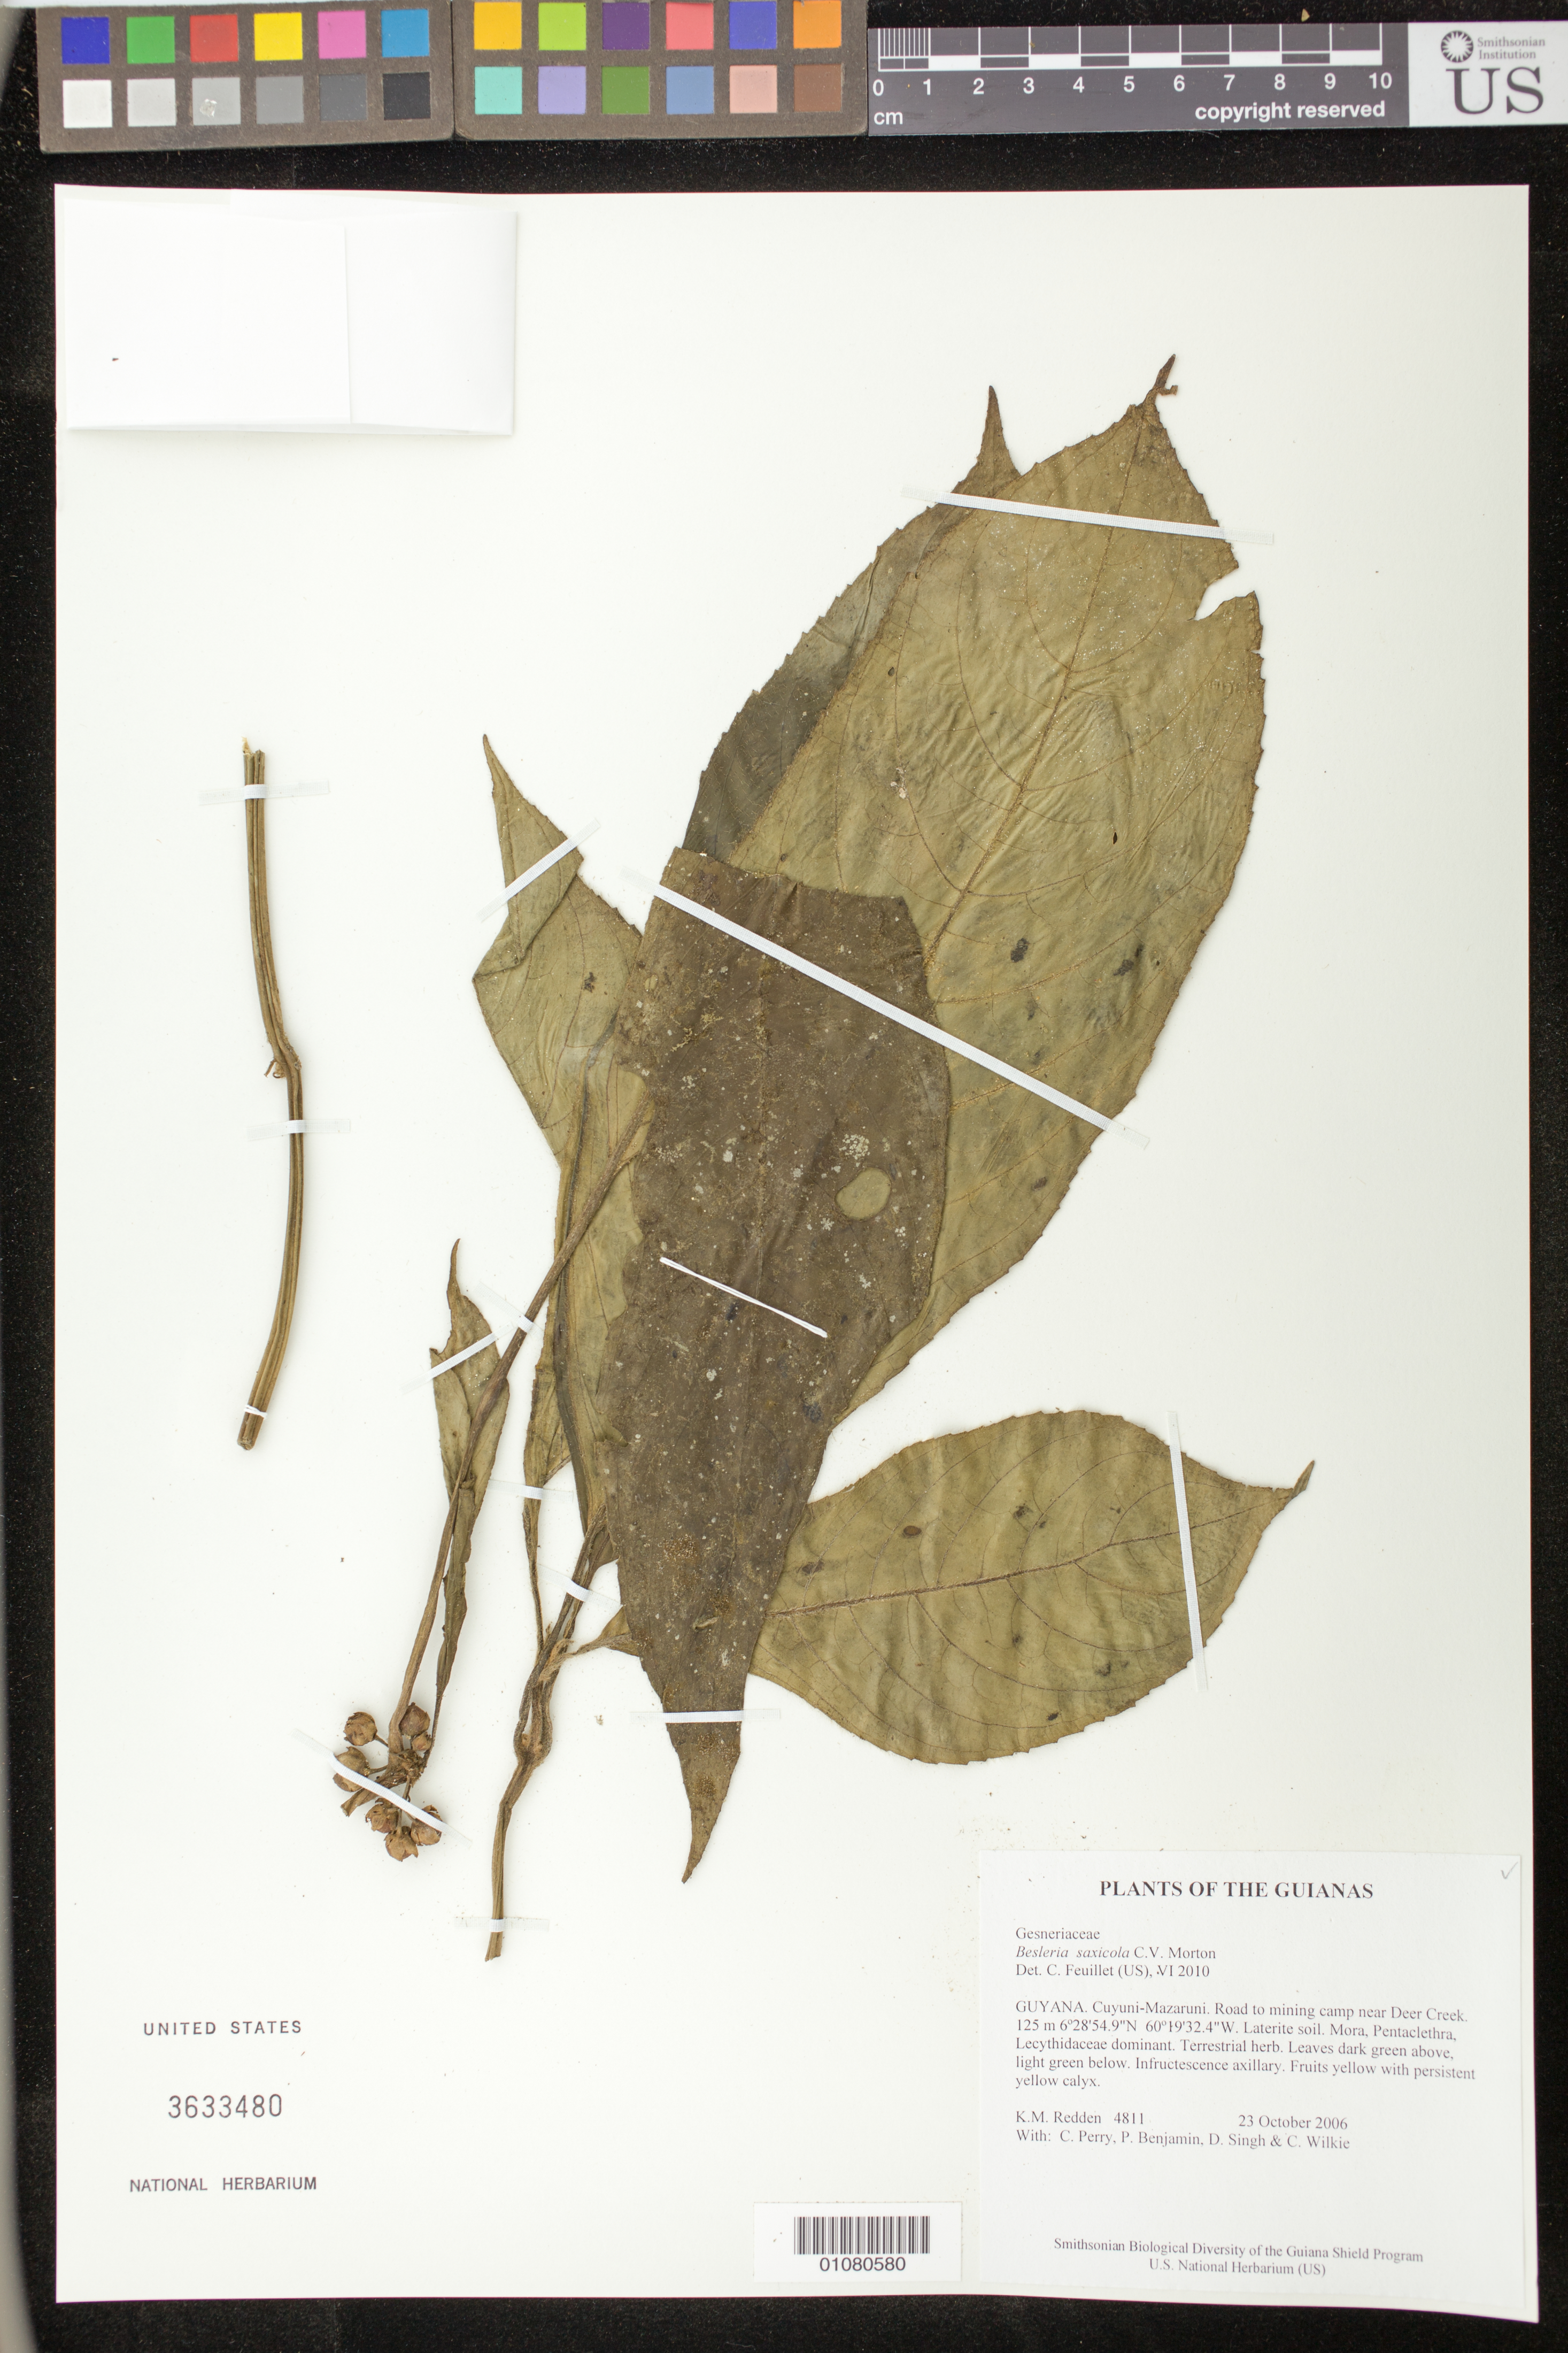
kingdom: Plantae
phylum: Tracheophyta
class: Magnoliopsida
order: Lamiales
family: Gesneriaceae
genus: Besleria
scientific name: Besleria saxicola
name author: C.V. Morton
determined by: Feuillet, C.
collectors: K. M. Redden, C. Perry, P. Benjamin, D. Singh & C. Wilkie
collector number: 4811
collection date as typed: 23 Oct 2006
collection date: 2006-10-23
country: Guyana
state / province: Cuyuni-Mazaruni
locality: Road to mining camp near Deer Creek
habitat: Laterite soil, Mora, Pentaclethra, Lecythidaceae dominant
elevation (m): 125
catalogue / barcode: US 3633480